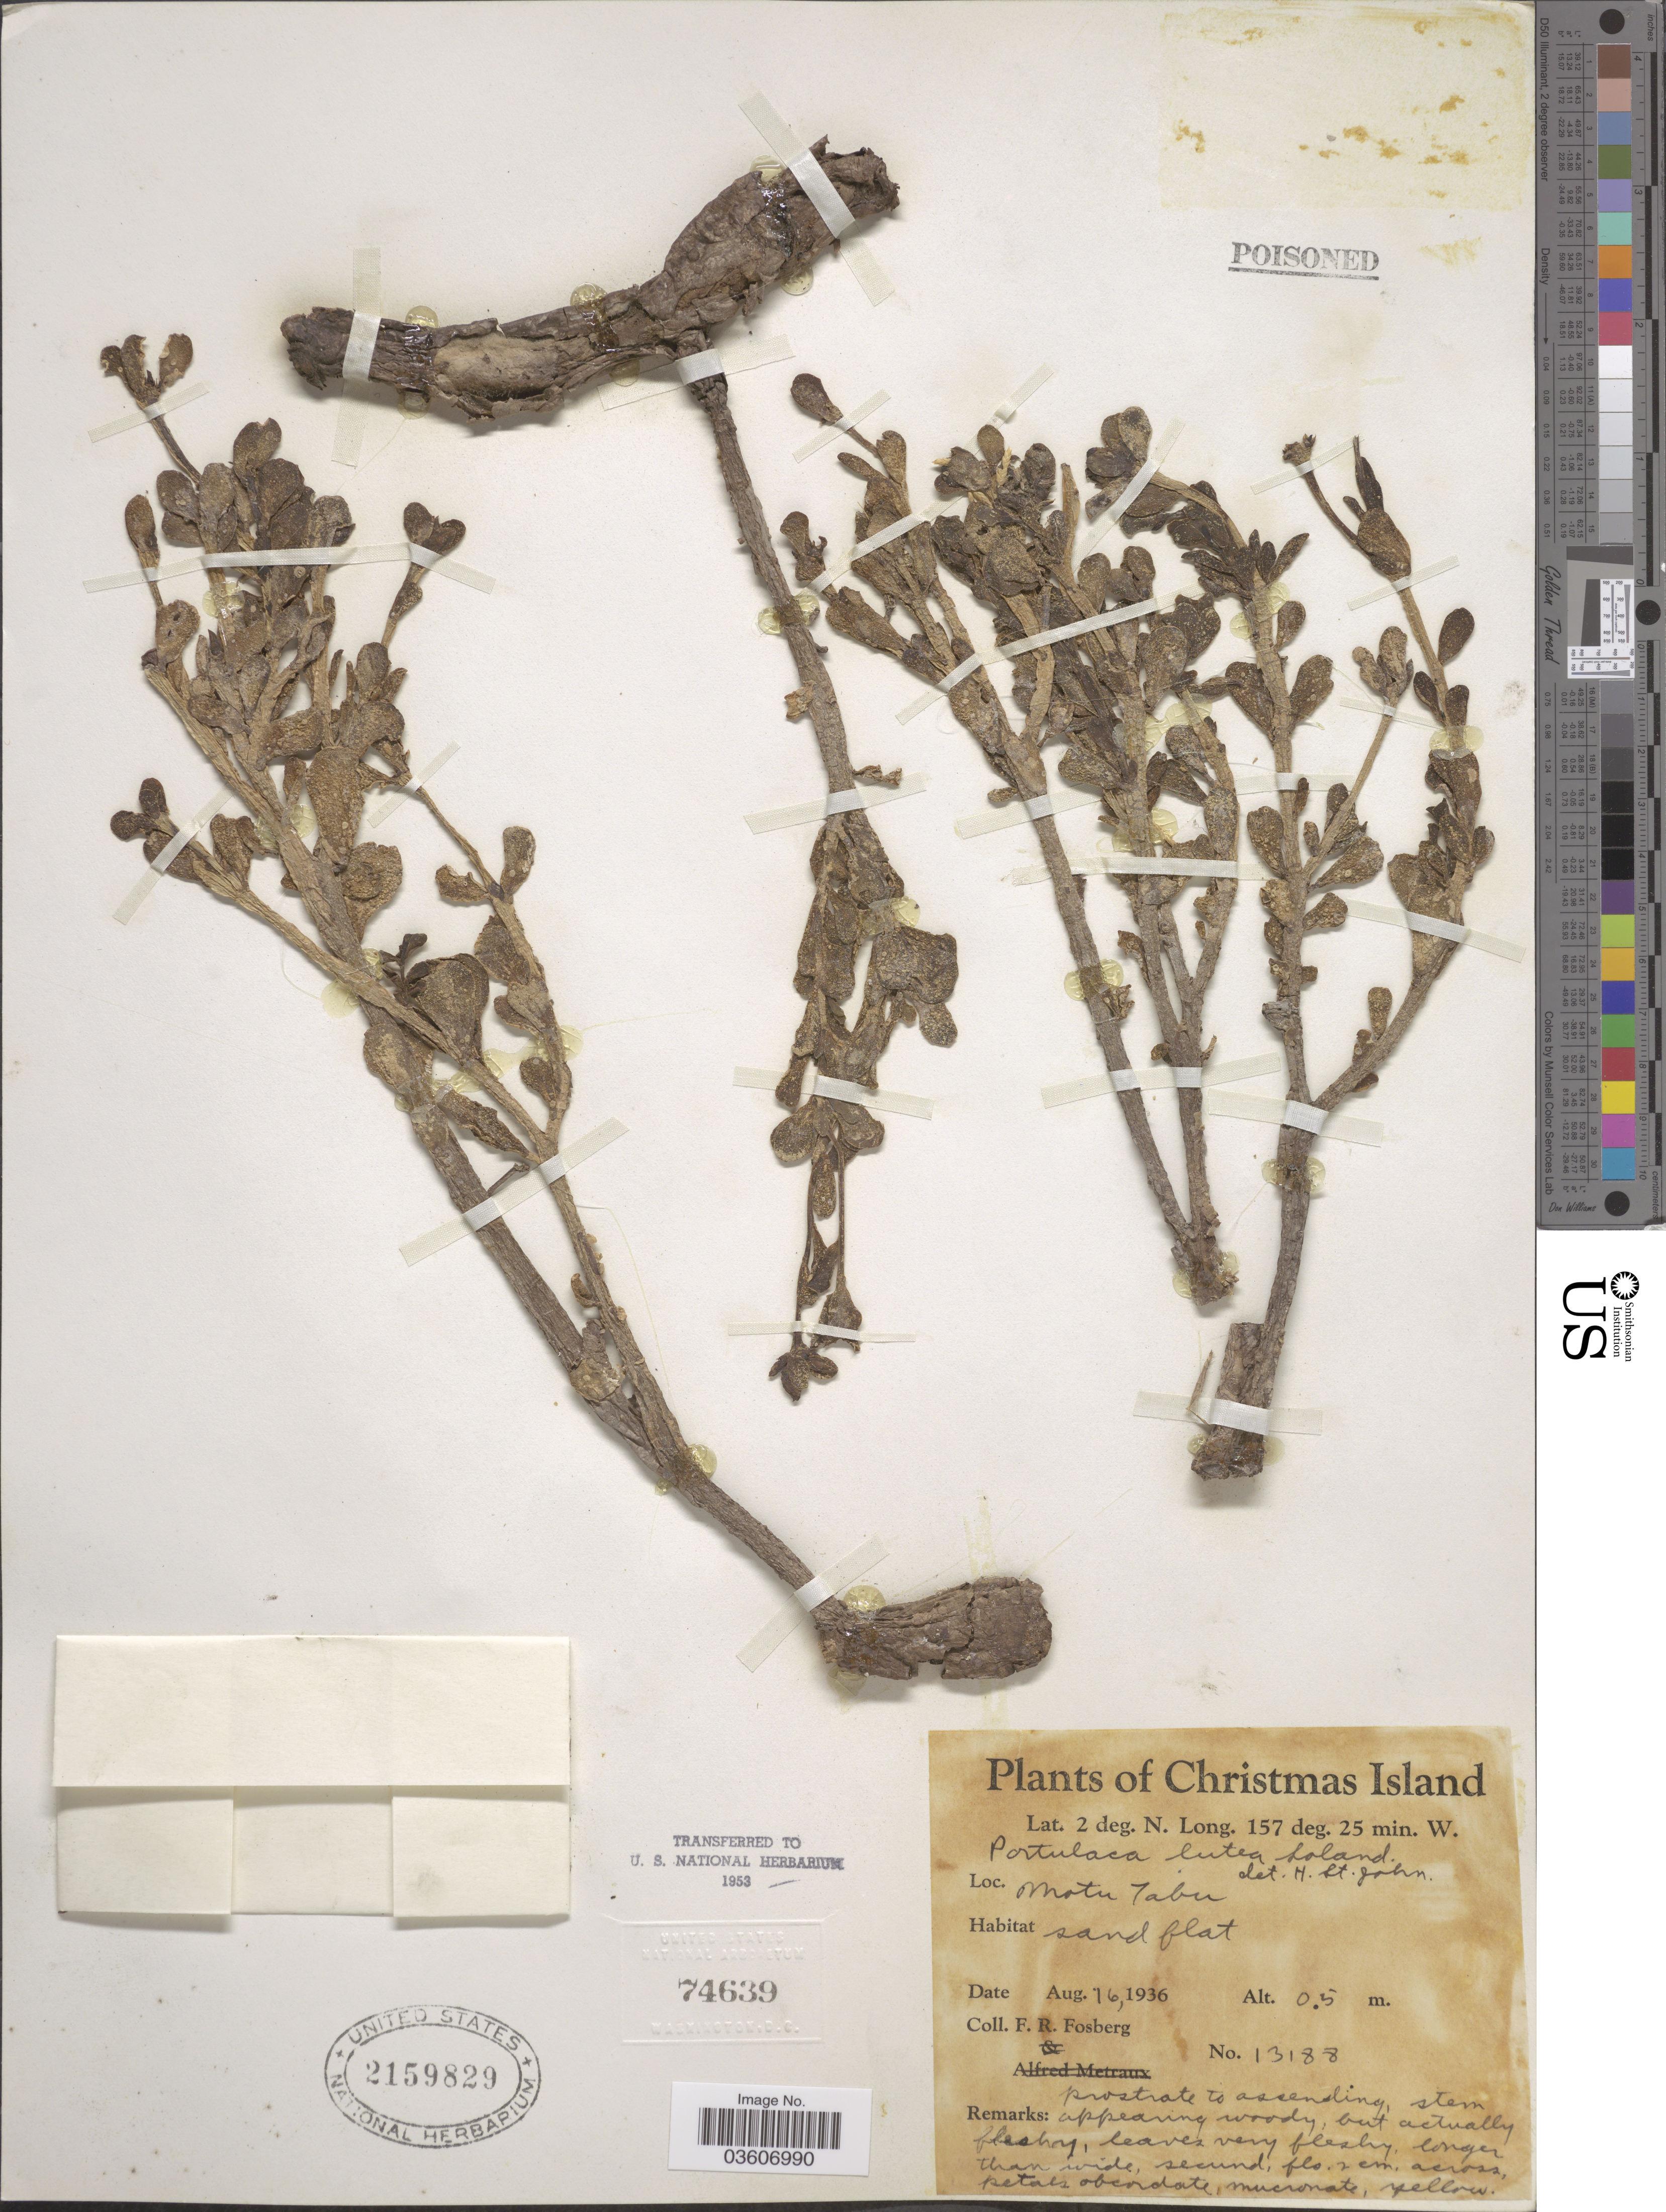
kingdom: Plantae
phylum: Tracheophyta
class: Magnoliopsida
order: Caryophyllales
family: Portulacaceae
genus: Portulaca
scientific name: Portulaca lutea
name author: Sol. ex G. Forst.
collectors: F. R. Fosberg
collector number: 13188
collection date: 1936-08-16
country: Kiribati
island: Kiritimati [Christmas] Atoll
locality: Christmas Island. Motu Tabu.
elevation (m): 0.5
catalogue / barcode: US 2159829